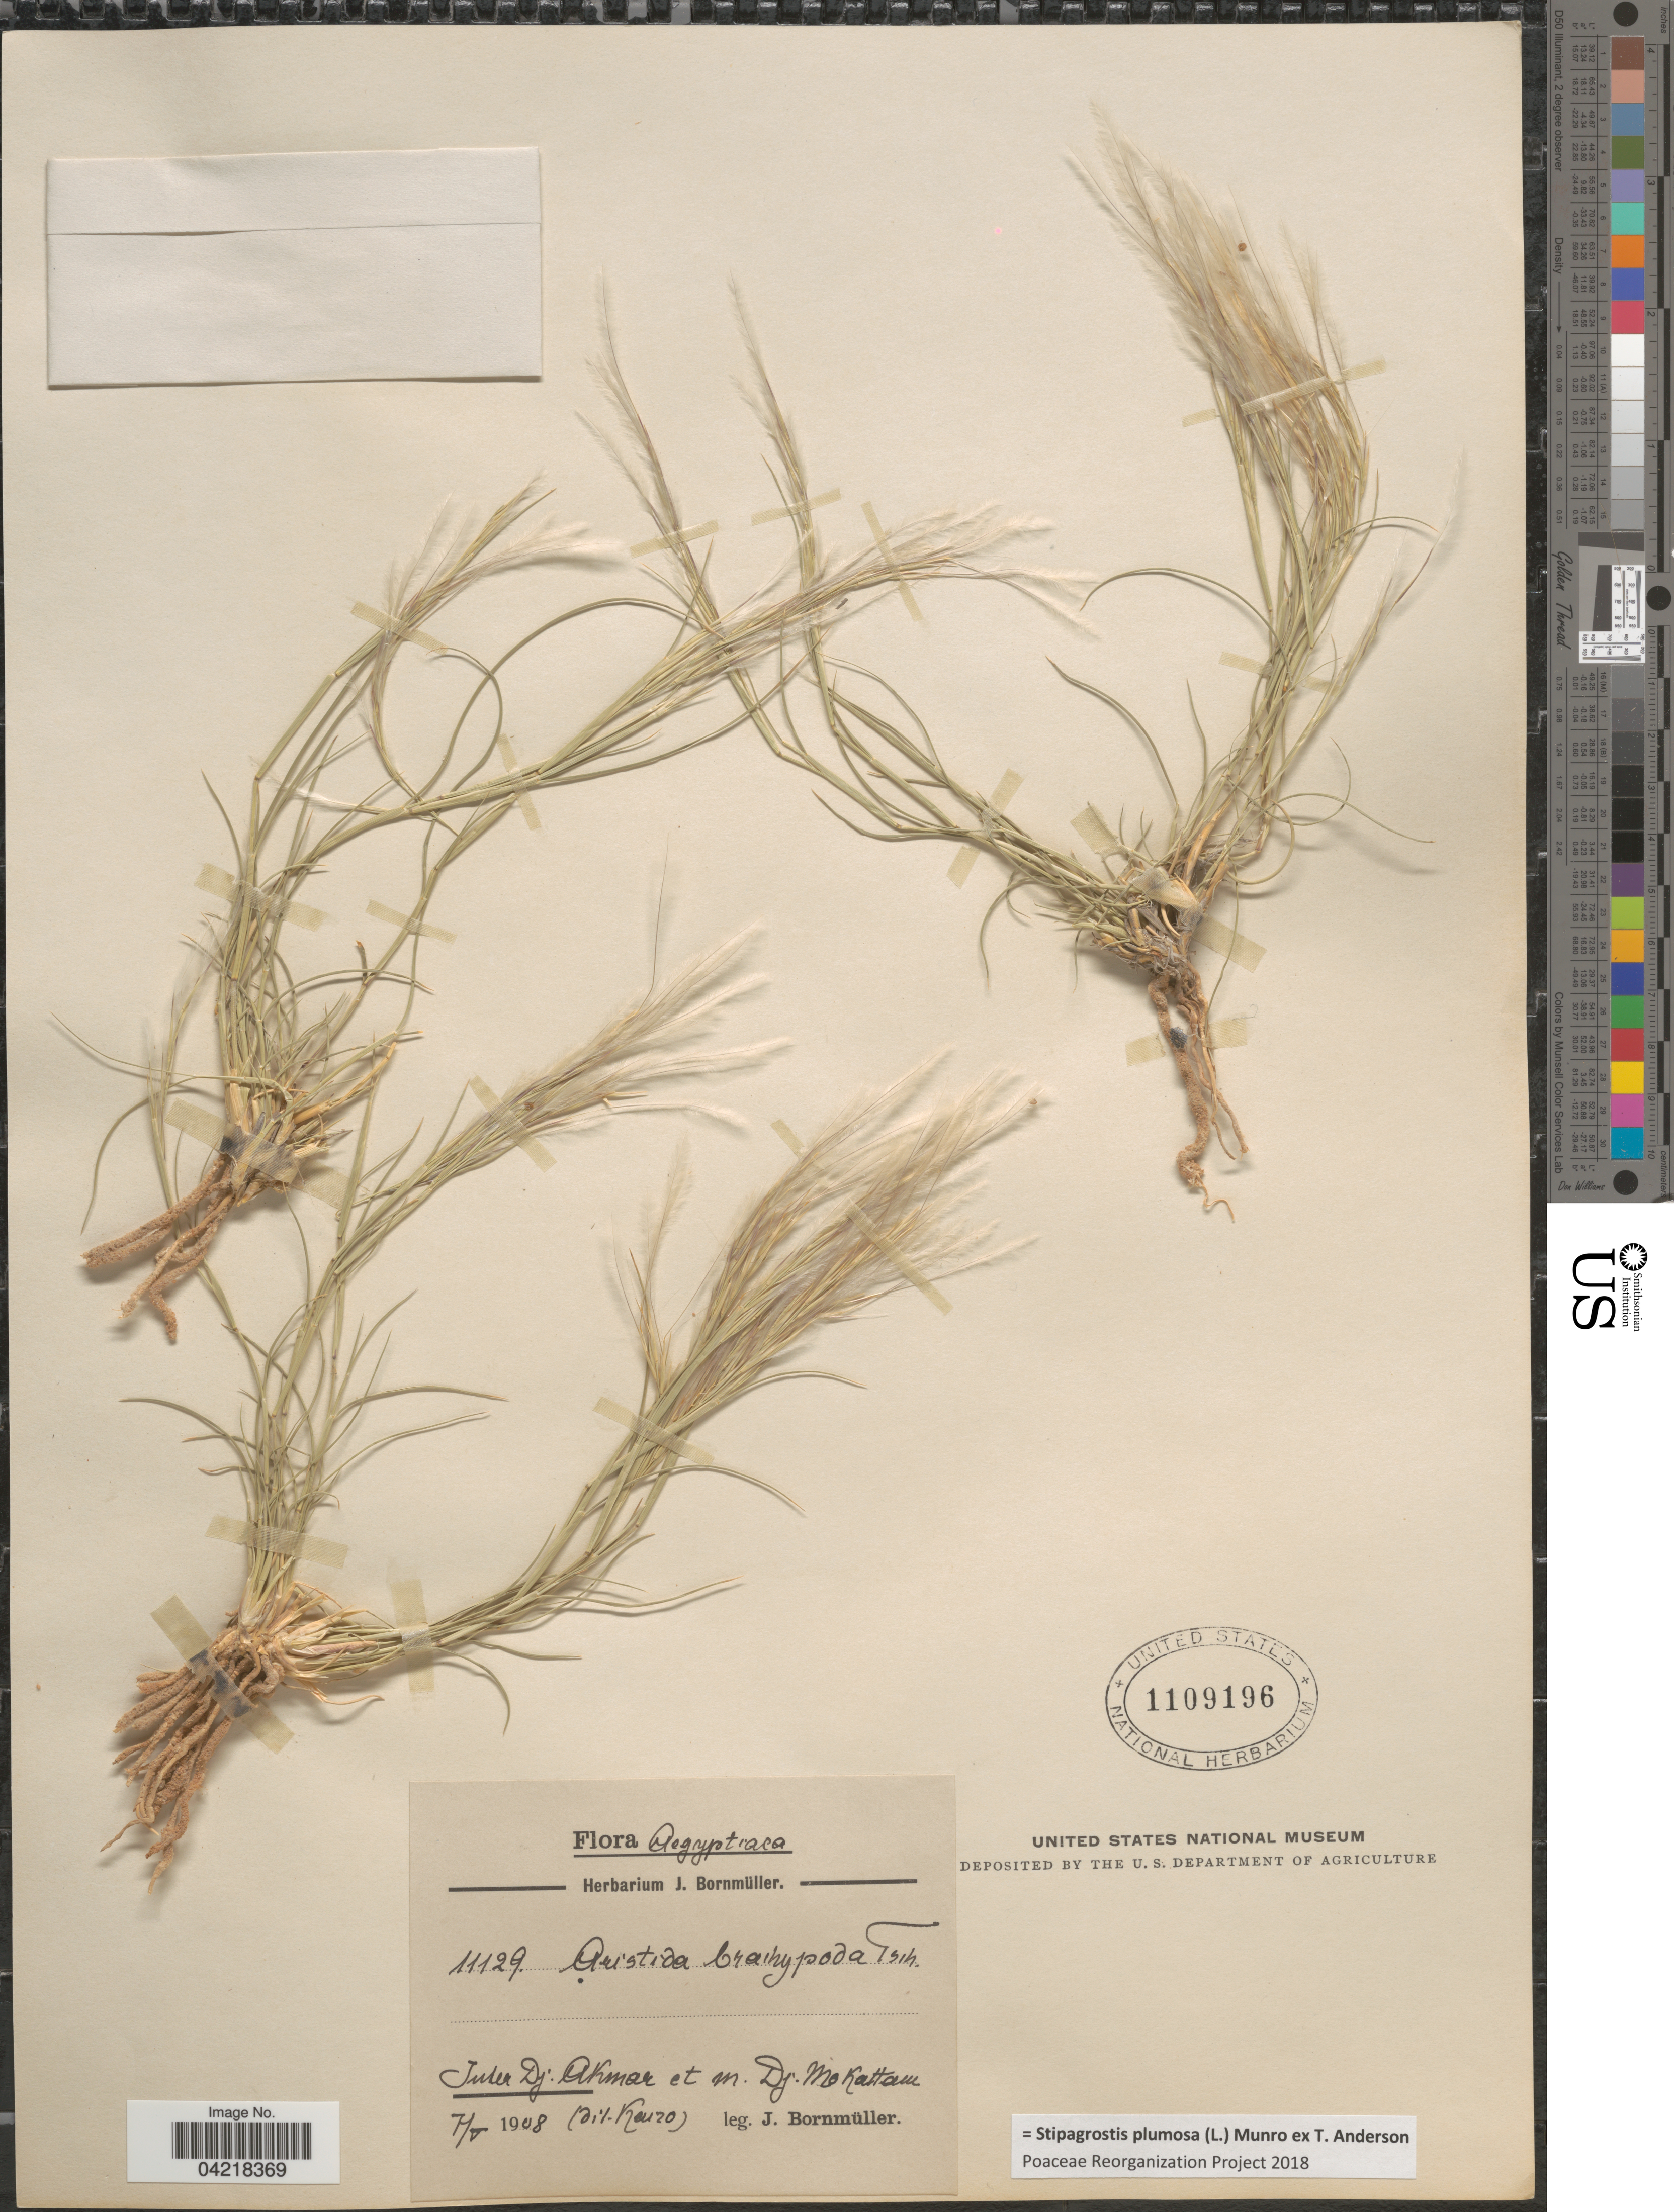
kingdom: Plantae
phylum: Tracheophyta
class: Liliopsida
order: Poales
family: Poaceae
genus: Stipagrostis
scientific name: Stipagrostis plumosa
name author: (L.) Munro ex T. Anderson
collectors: J. Bornmüller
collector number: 11129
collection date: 1908-05-07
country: Egypt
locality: Aegyptiaca. Inter Dj. Akmar et M. Dj. Mokattam. (dil Kairo)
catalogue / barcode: US 1109196